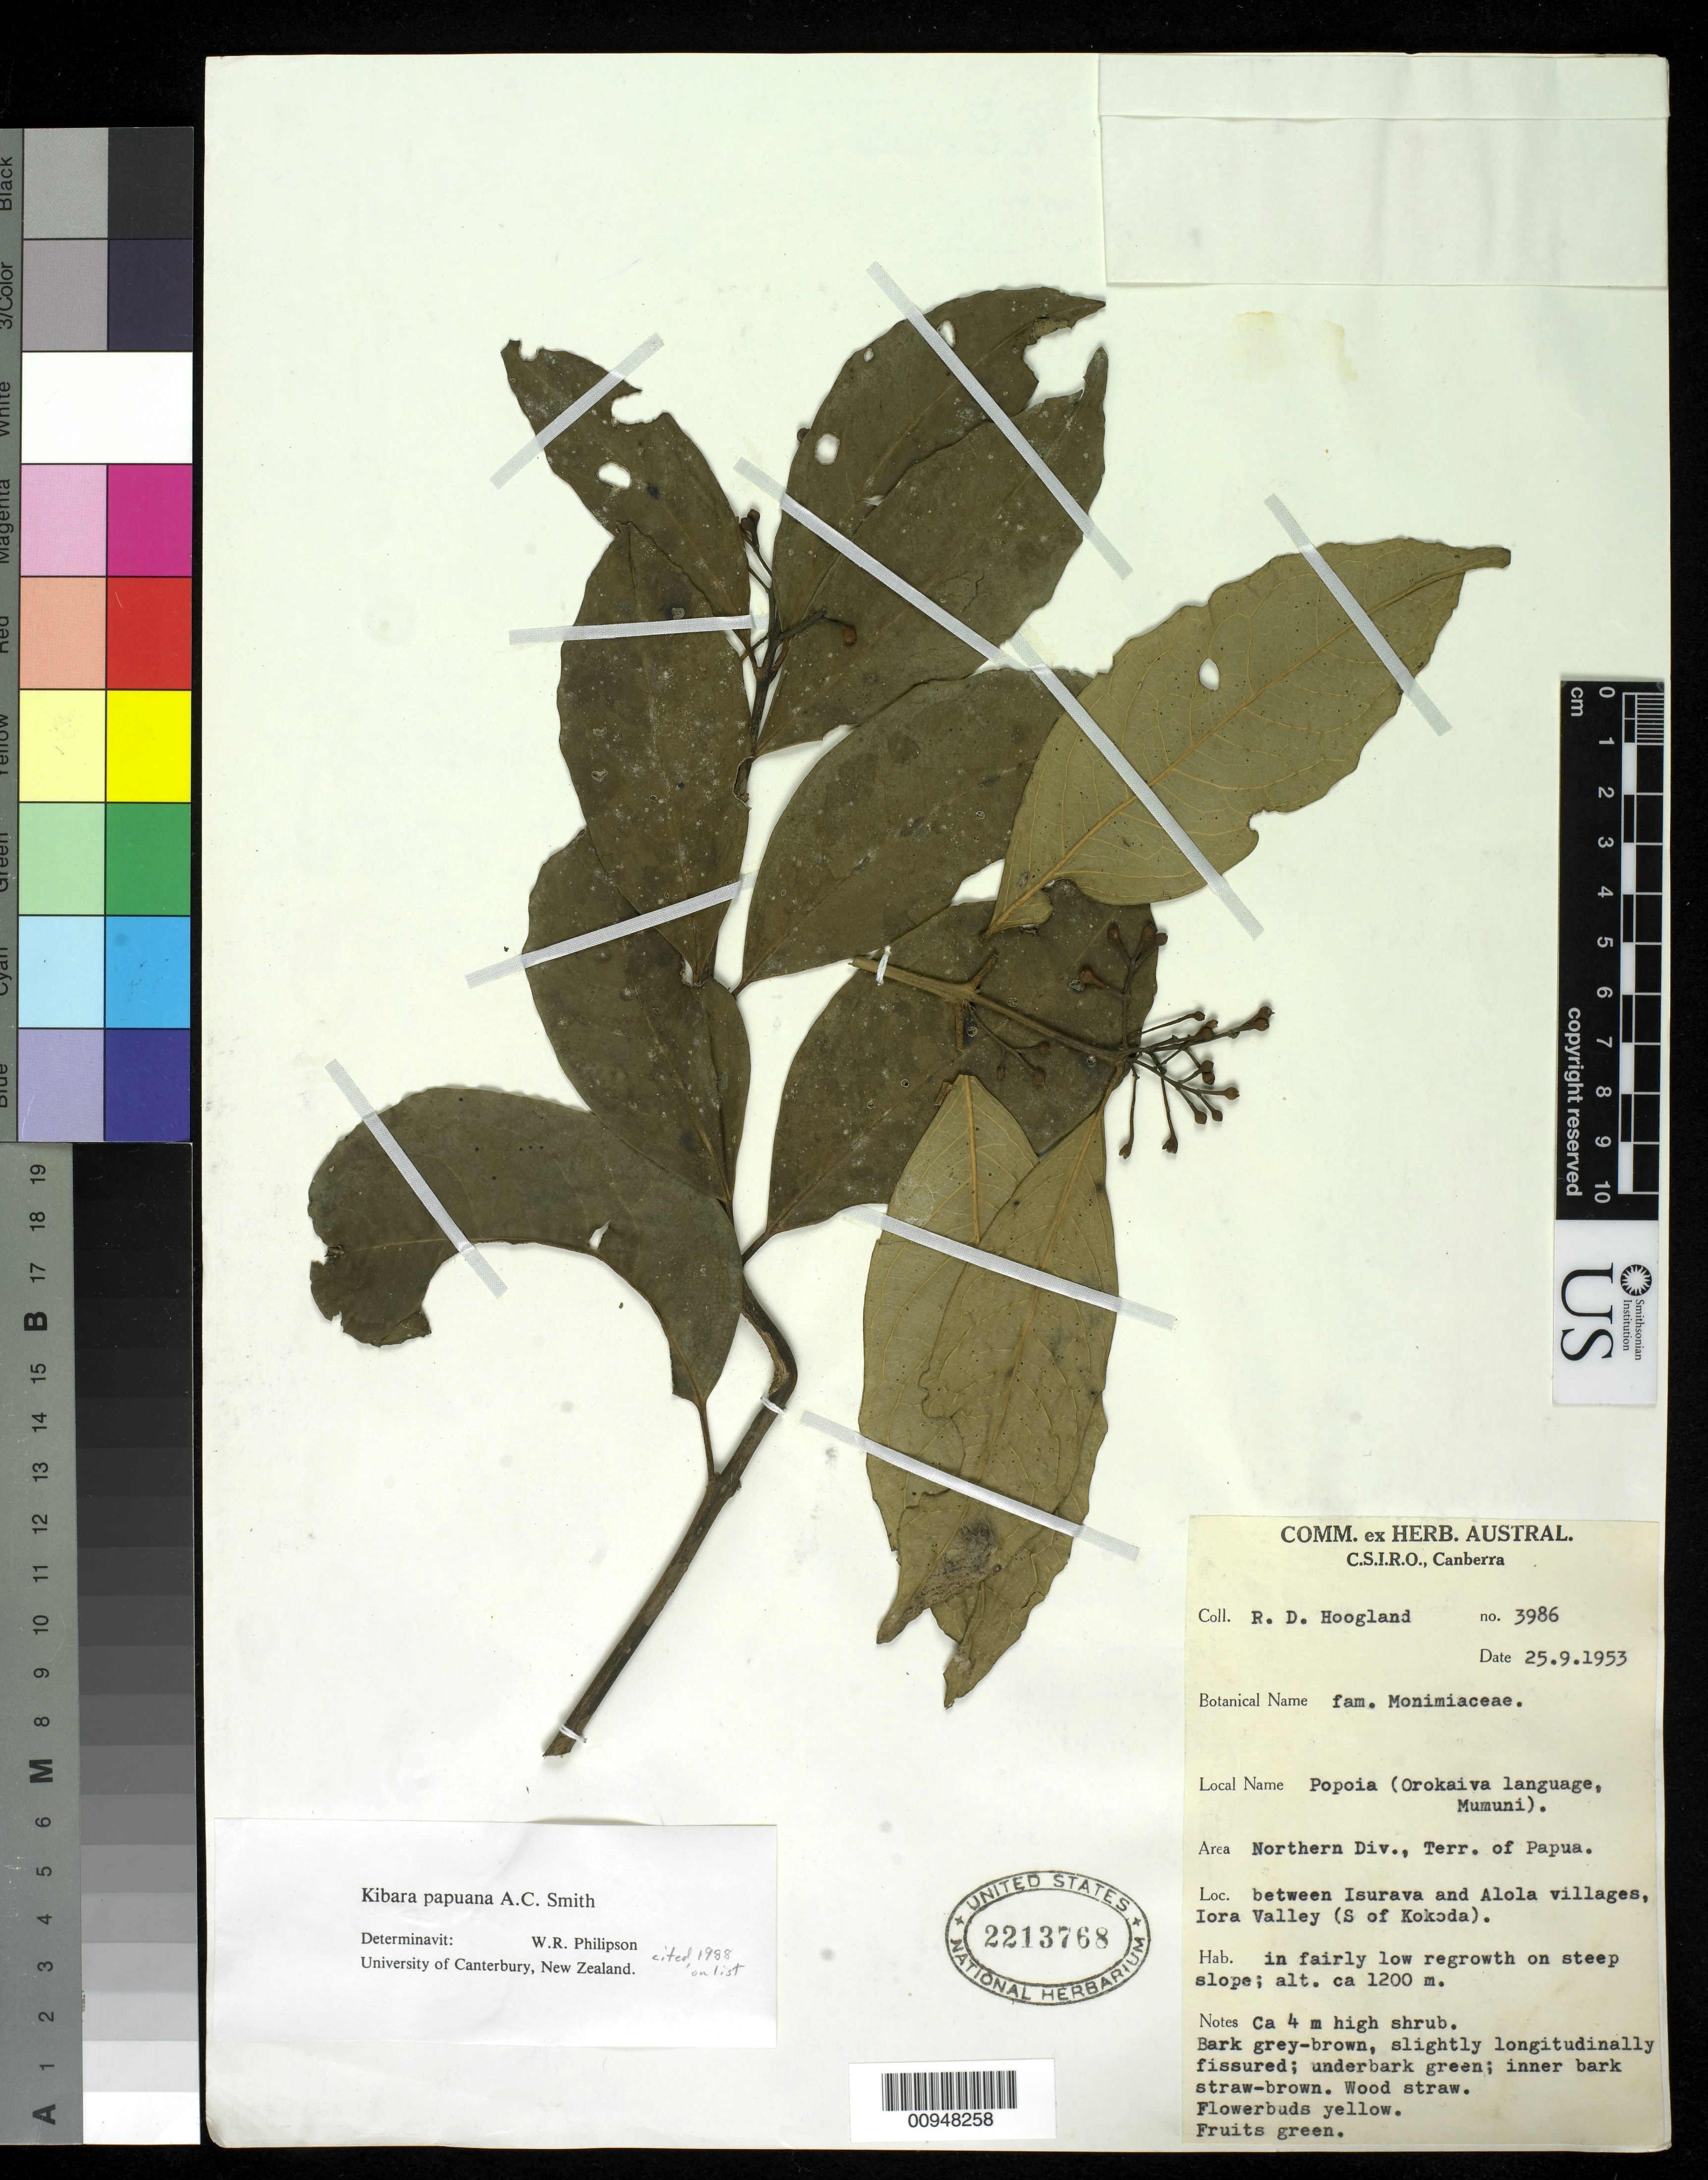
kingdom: Plantae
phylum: Tracheophyta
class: Magnoliopsida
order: Laurales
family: Monimiaceae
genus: Kibara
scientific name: Kibara papuana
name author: A.C. Sm.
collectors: R. D. Hoogland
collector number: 3986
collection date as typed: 25 Sep 1953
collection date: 1953-09-25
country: Papua New Guinea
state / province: Northern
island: New Guinea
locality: Between Isurava and Alola village, Iora Valley (S of Kokoda).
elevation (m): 1200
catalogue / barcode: US 2213768